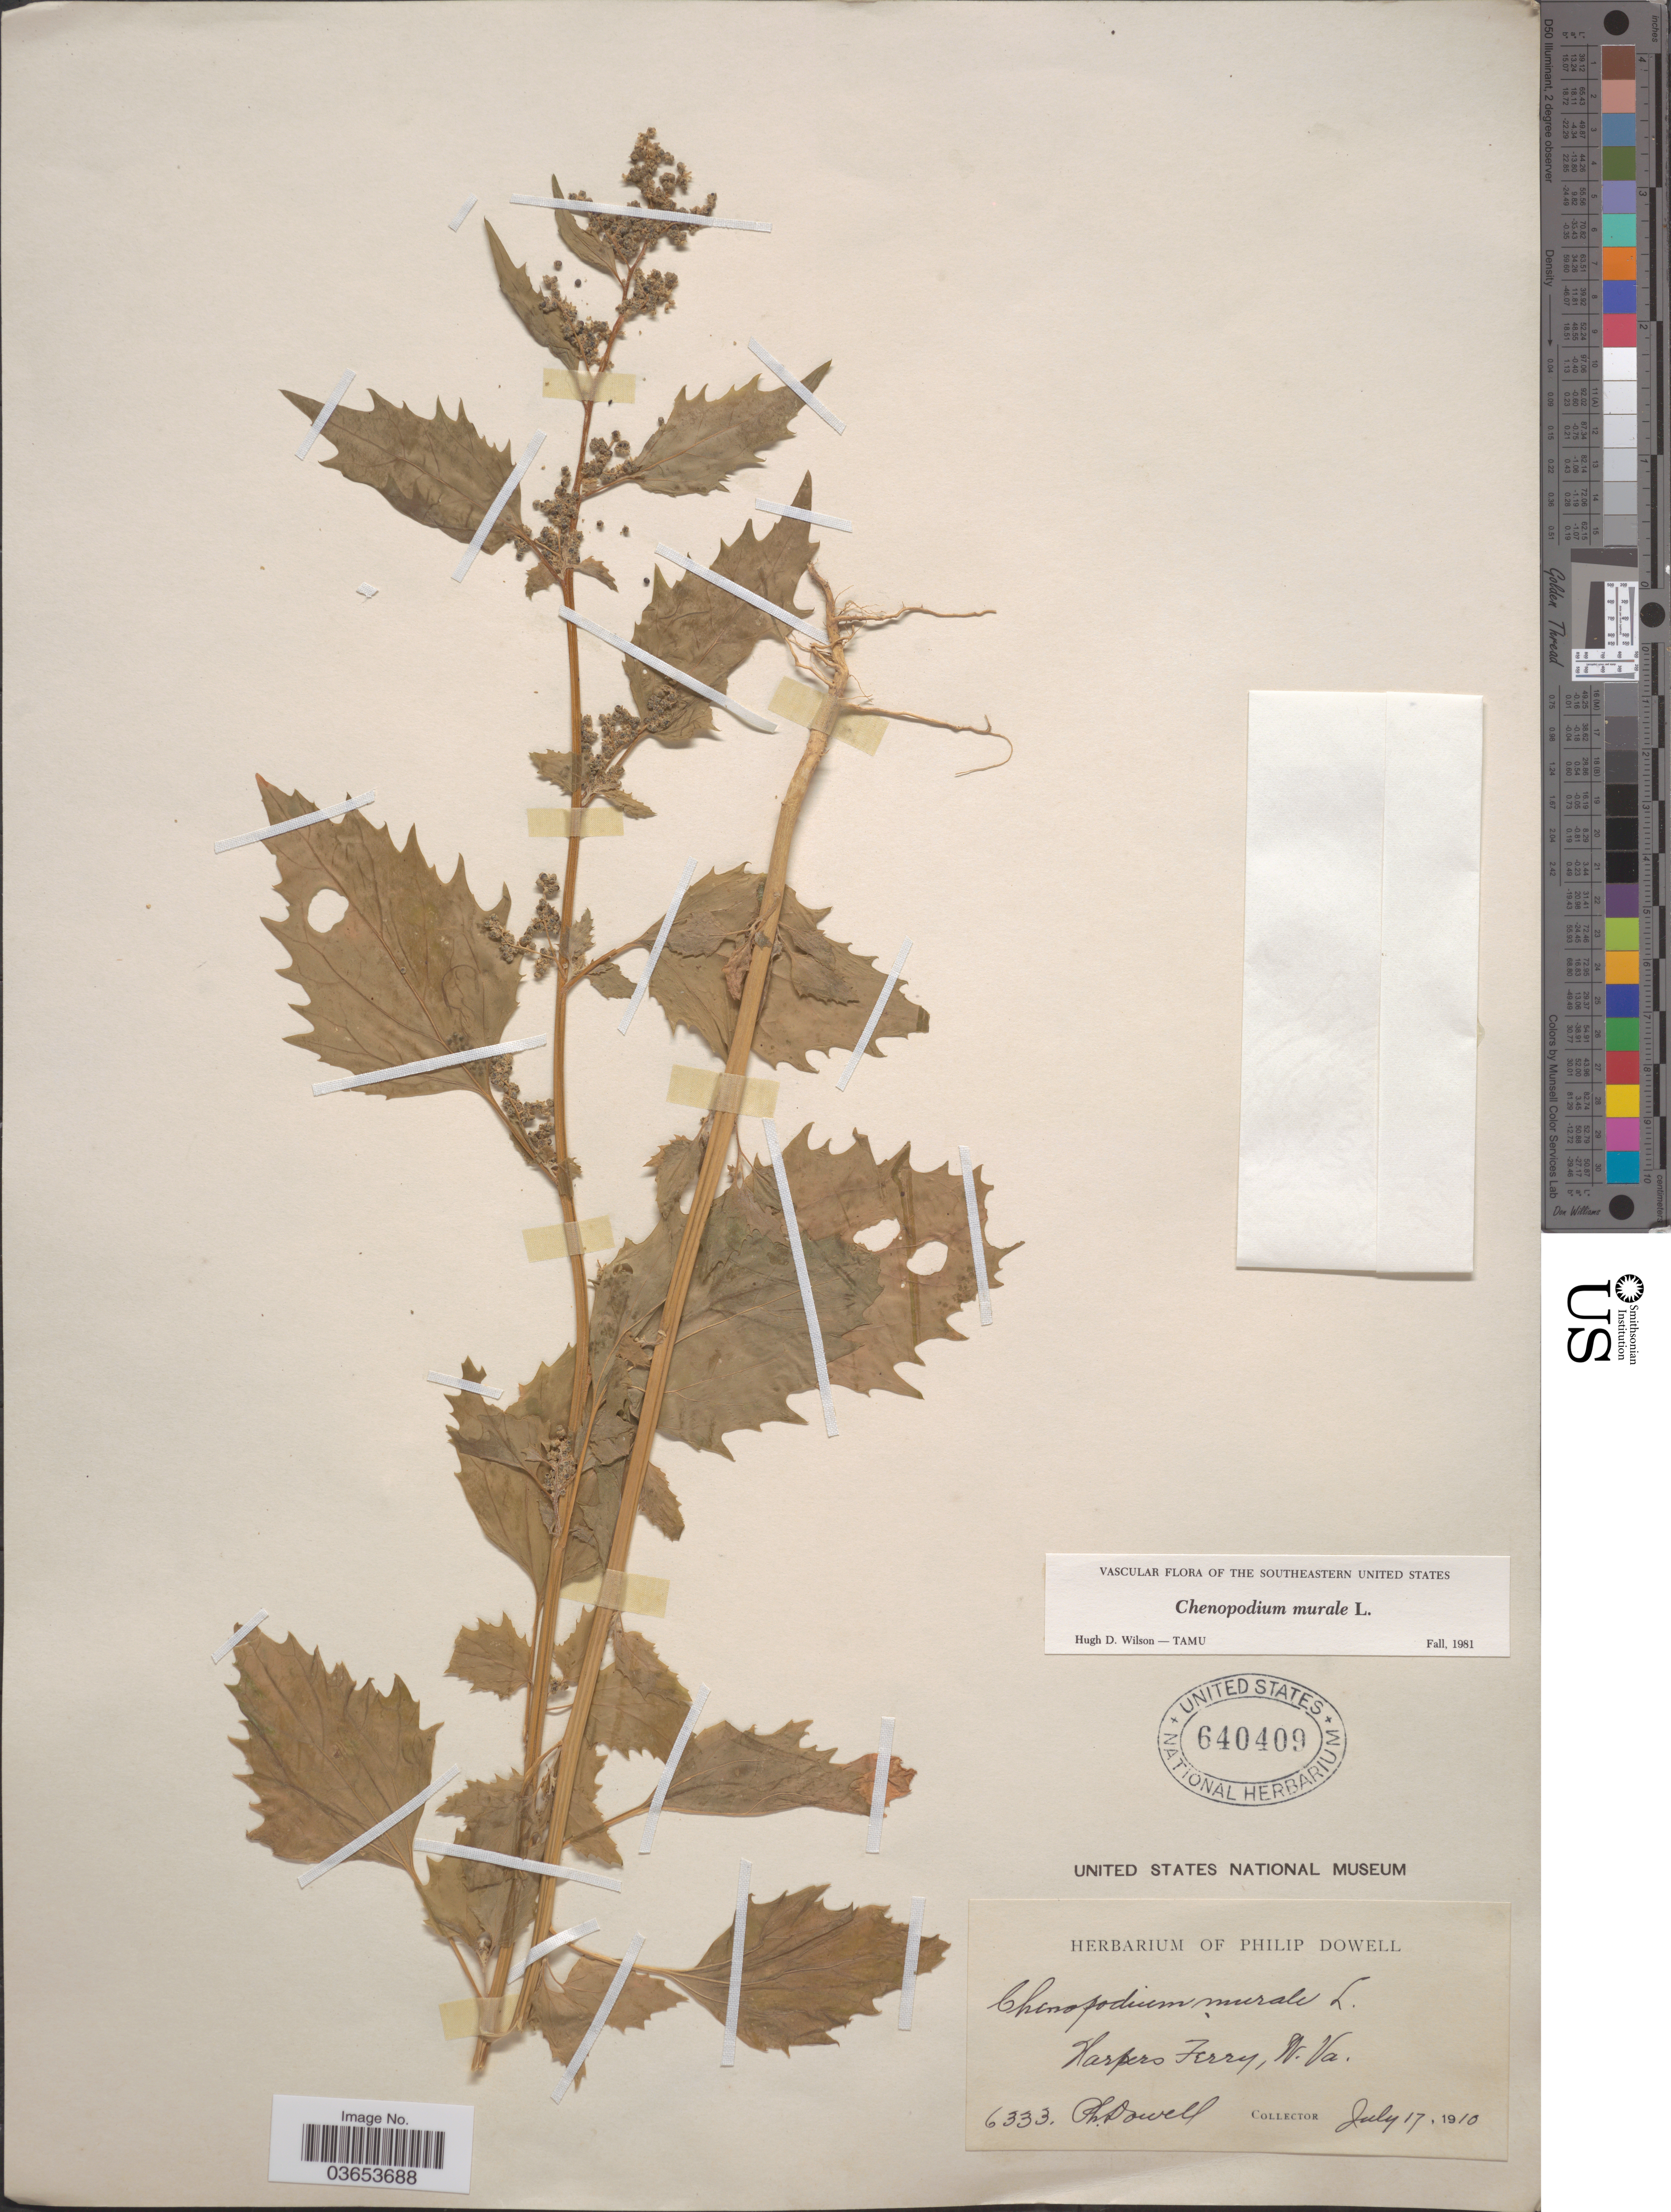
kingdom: Plantae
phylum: Tracheophyta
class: Magnoliopsida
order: Caryophyllales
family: Amaranthaceae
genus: Chenopodium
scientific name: Chenopodium murale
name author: L.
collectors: P. Dowell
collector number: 6333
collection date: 1910-07-17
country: United States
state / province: West Virginia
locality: Harpers Ferry.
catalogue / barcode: US 640409